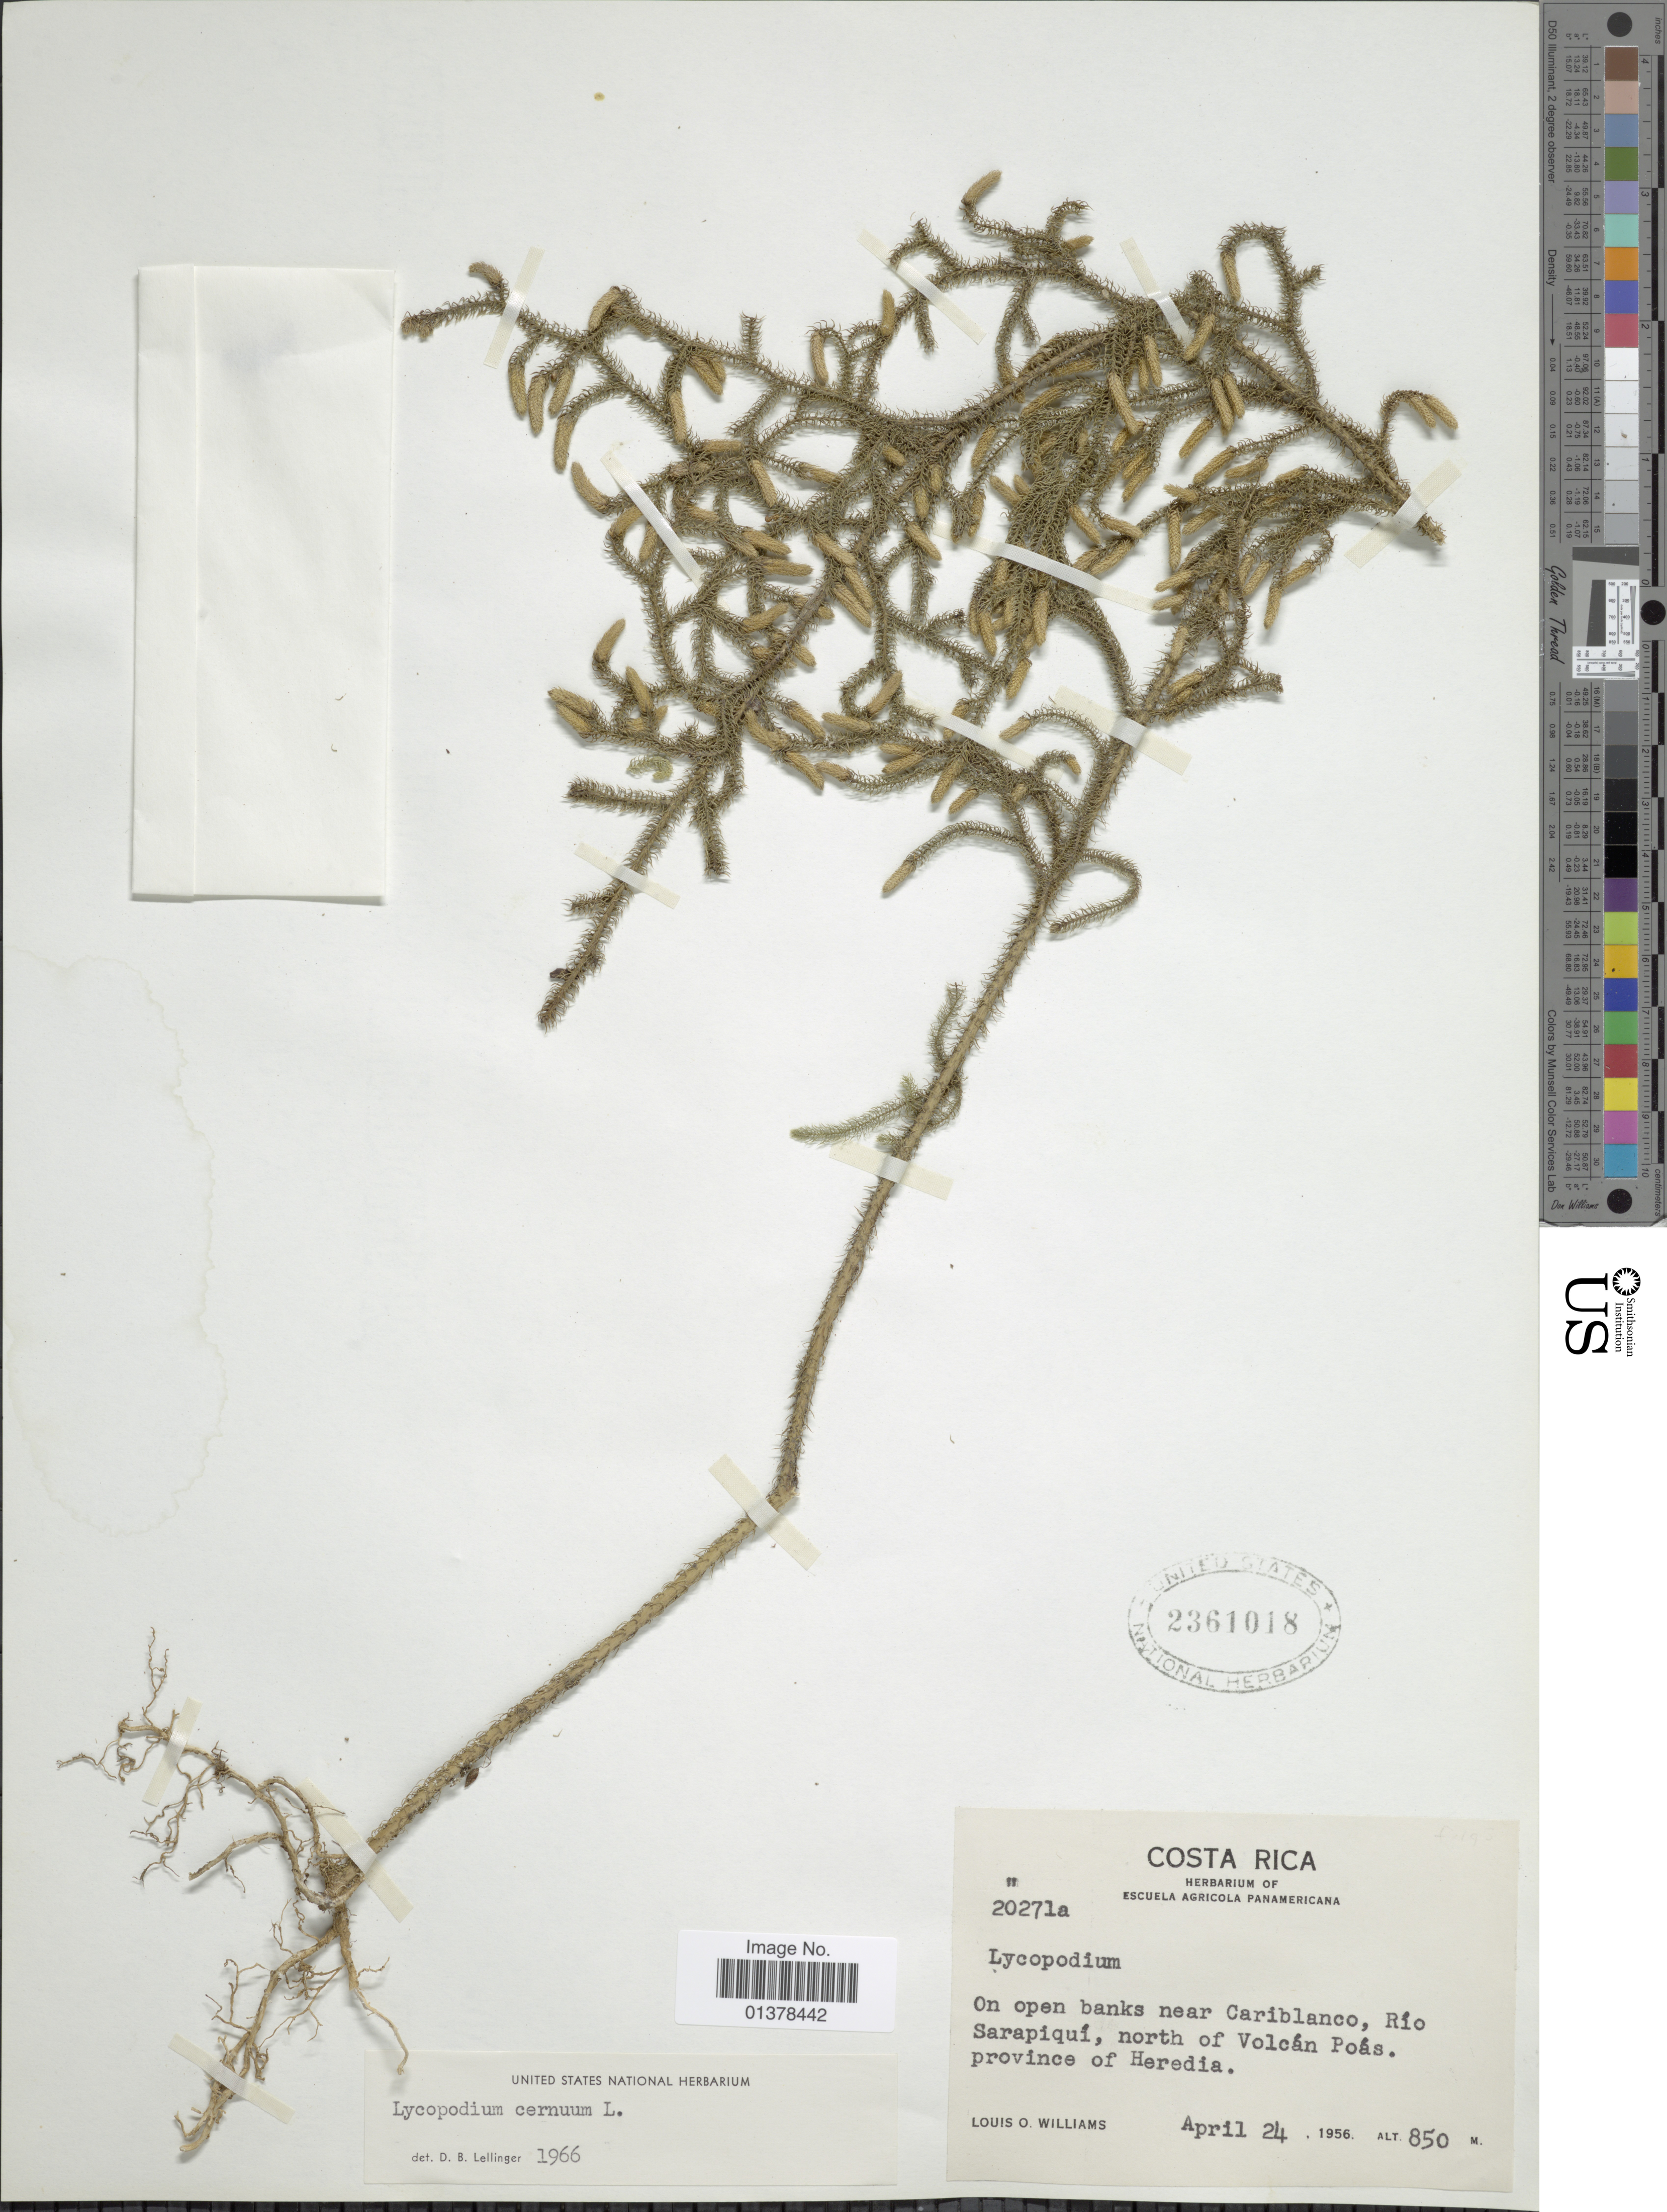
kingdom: Plantae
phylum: Tracheophyta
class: Lycopodiopsida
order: Lycopodiales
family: Lycopodiaceae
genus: Palhinhaea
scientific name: Palhinhaea cernua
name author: (L.) Vasc. & Franco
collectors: L. O. Williams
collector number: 20271a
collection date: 1956-04-24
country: Costa Rica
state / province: Heredia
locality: On open banks near Cariblanco, Rio Sarapiqui, north of Volcán Poás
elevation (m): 850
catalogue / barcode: US 2361018